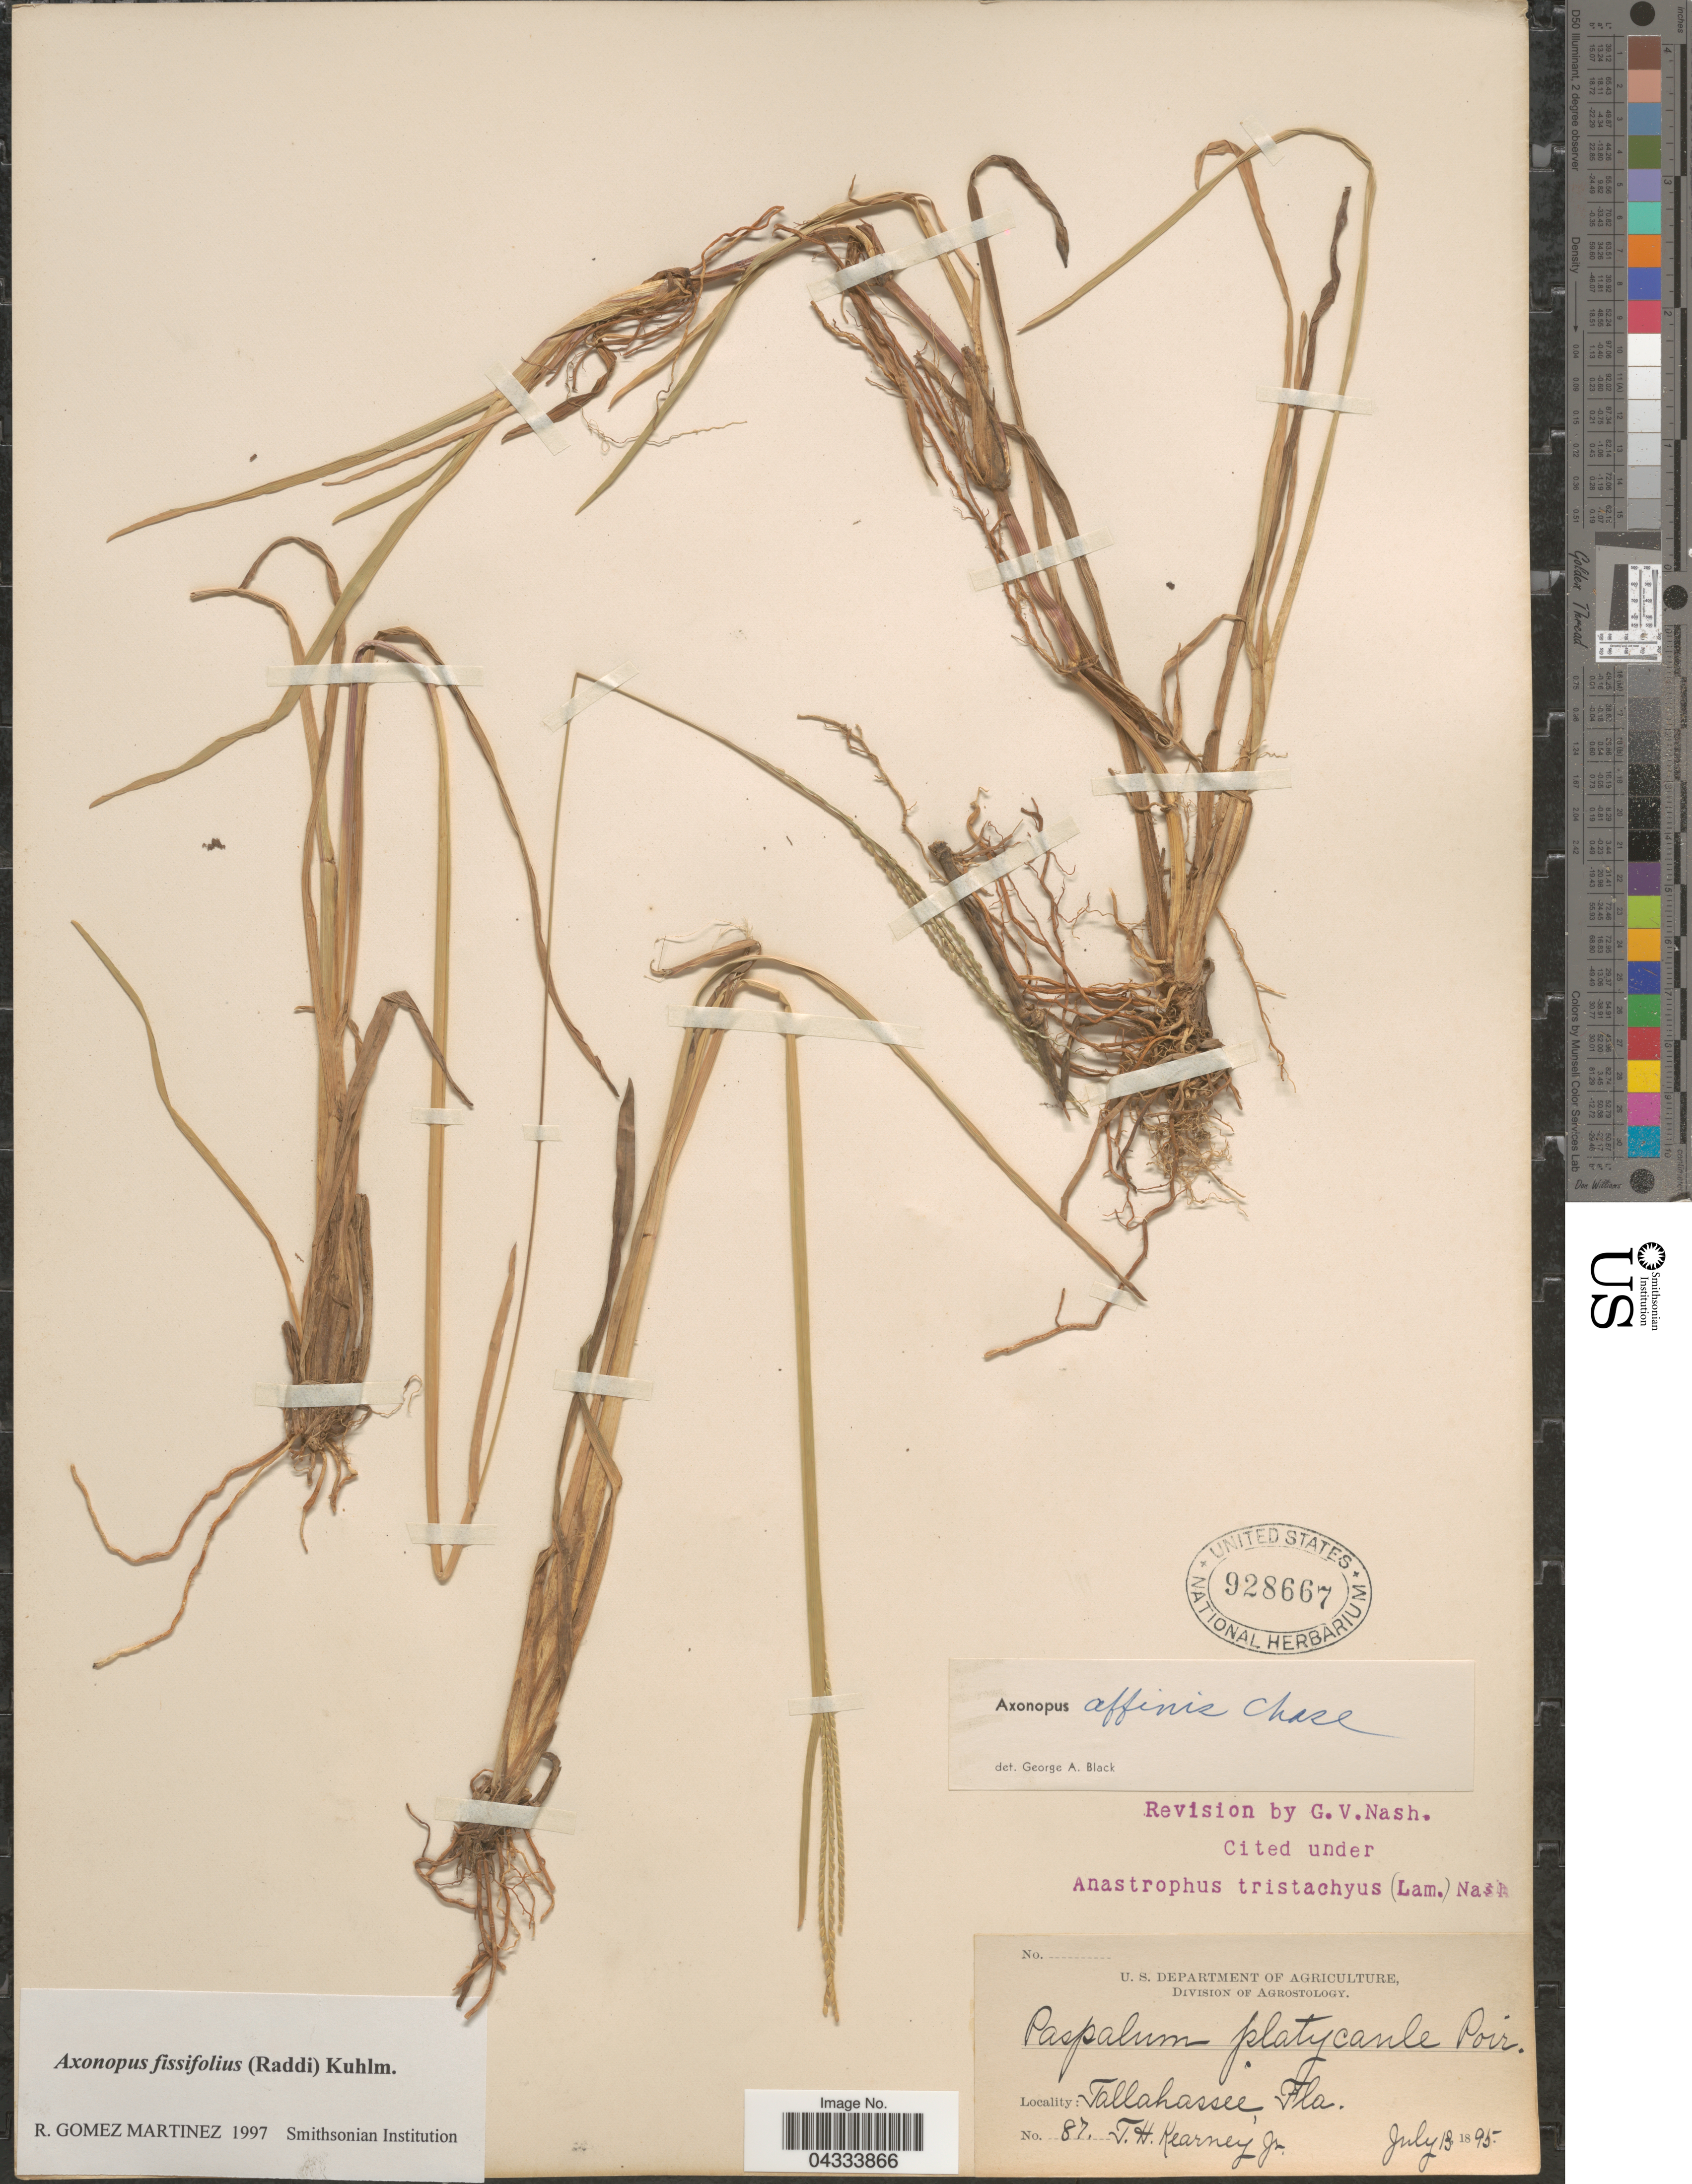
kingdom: Plantae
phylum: Tracheophyta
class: Liliopsida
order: Poales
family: Poaceae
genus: Axonopus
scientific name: Axonopus fissifolius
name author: (Raddi) Kuhlm.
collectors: T. H. Kearney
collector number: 87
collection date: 1895-07-13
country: United States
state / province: Florida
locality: Tallahassee.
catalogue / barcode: US 928667